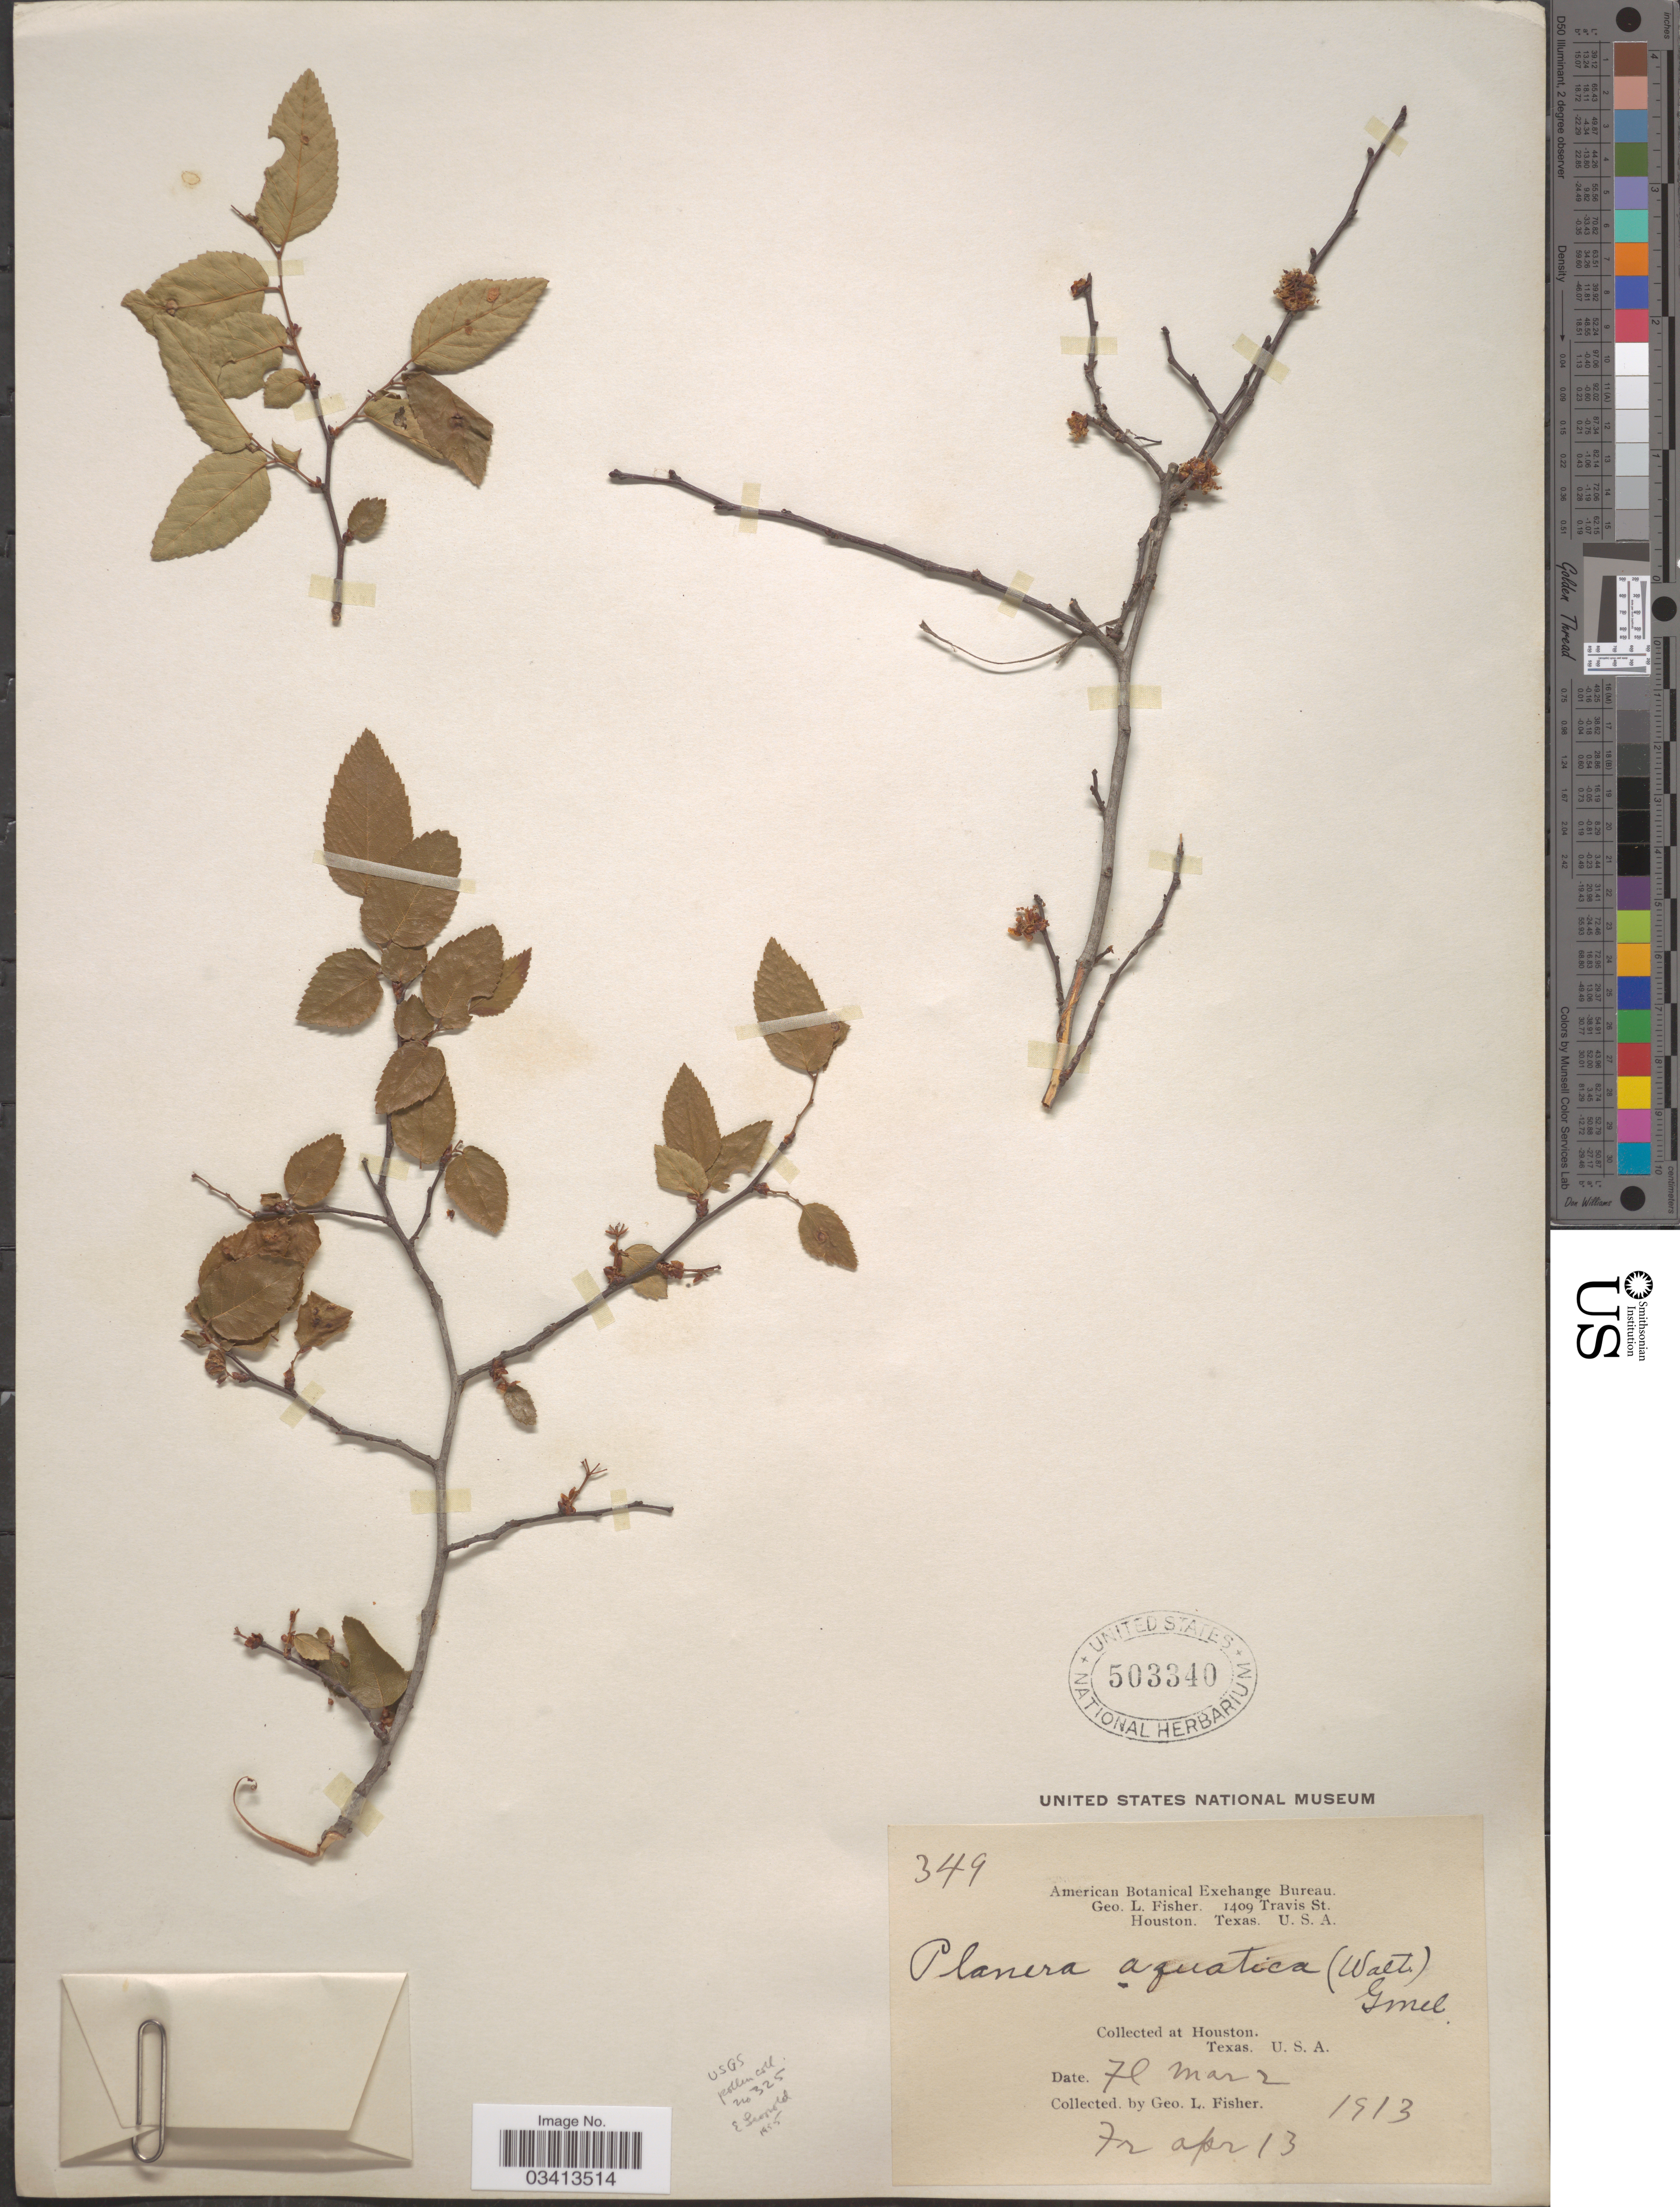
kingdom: Plantae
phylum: Tracheophyta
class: Magnoliopsida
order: Rosales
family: Ulmaceae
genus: Planera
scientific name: Planera aquatica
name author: J.F. Gmel.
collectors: G. L. Fisher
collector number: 349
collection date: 1913-03-02/1913-04-13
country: United States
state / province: Texas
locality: Houston.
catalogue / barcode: US 503340